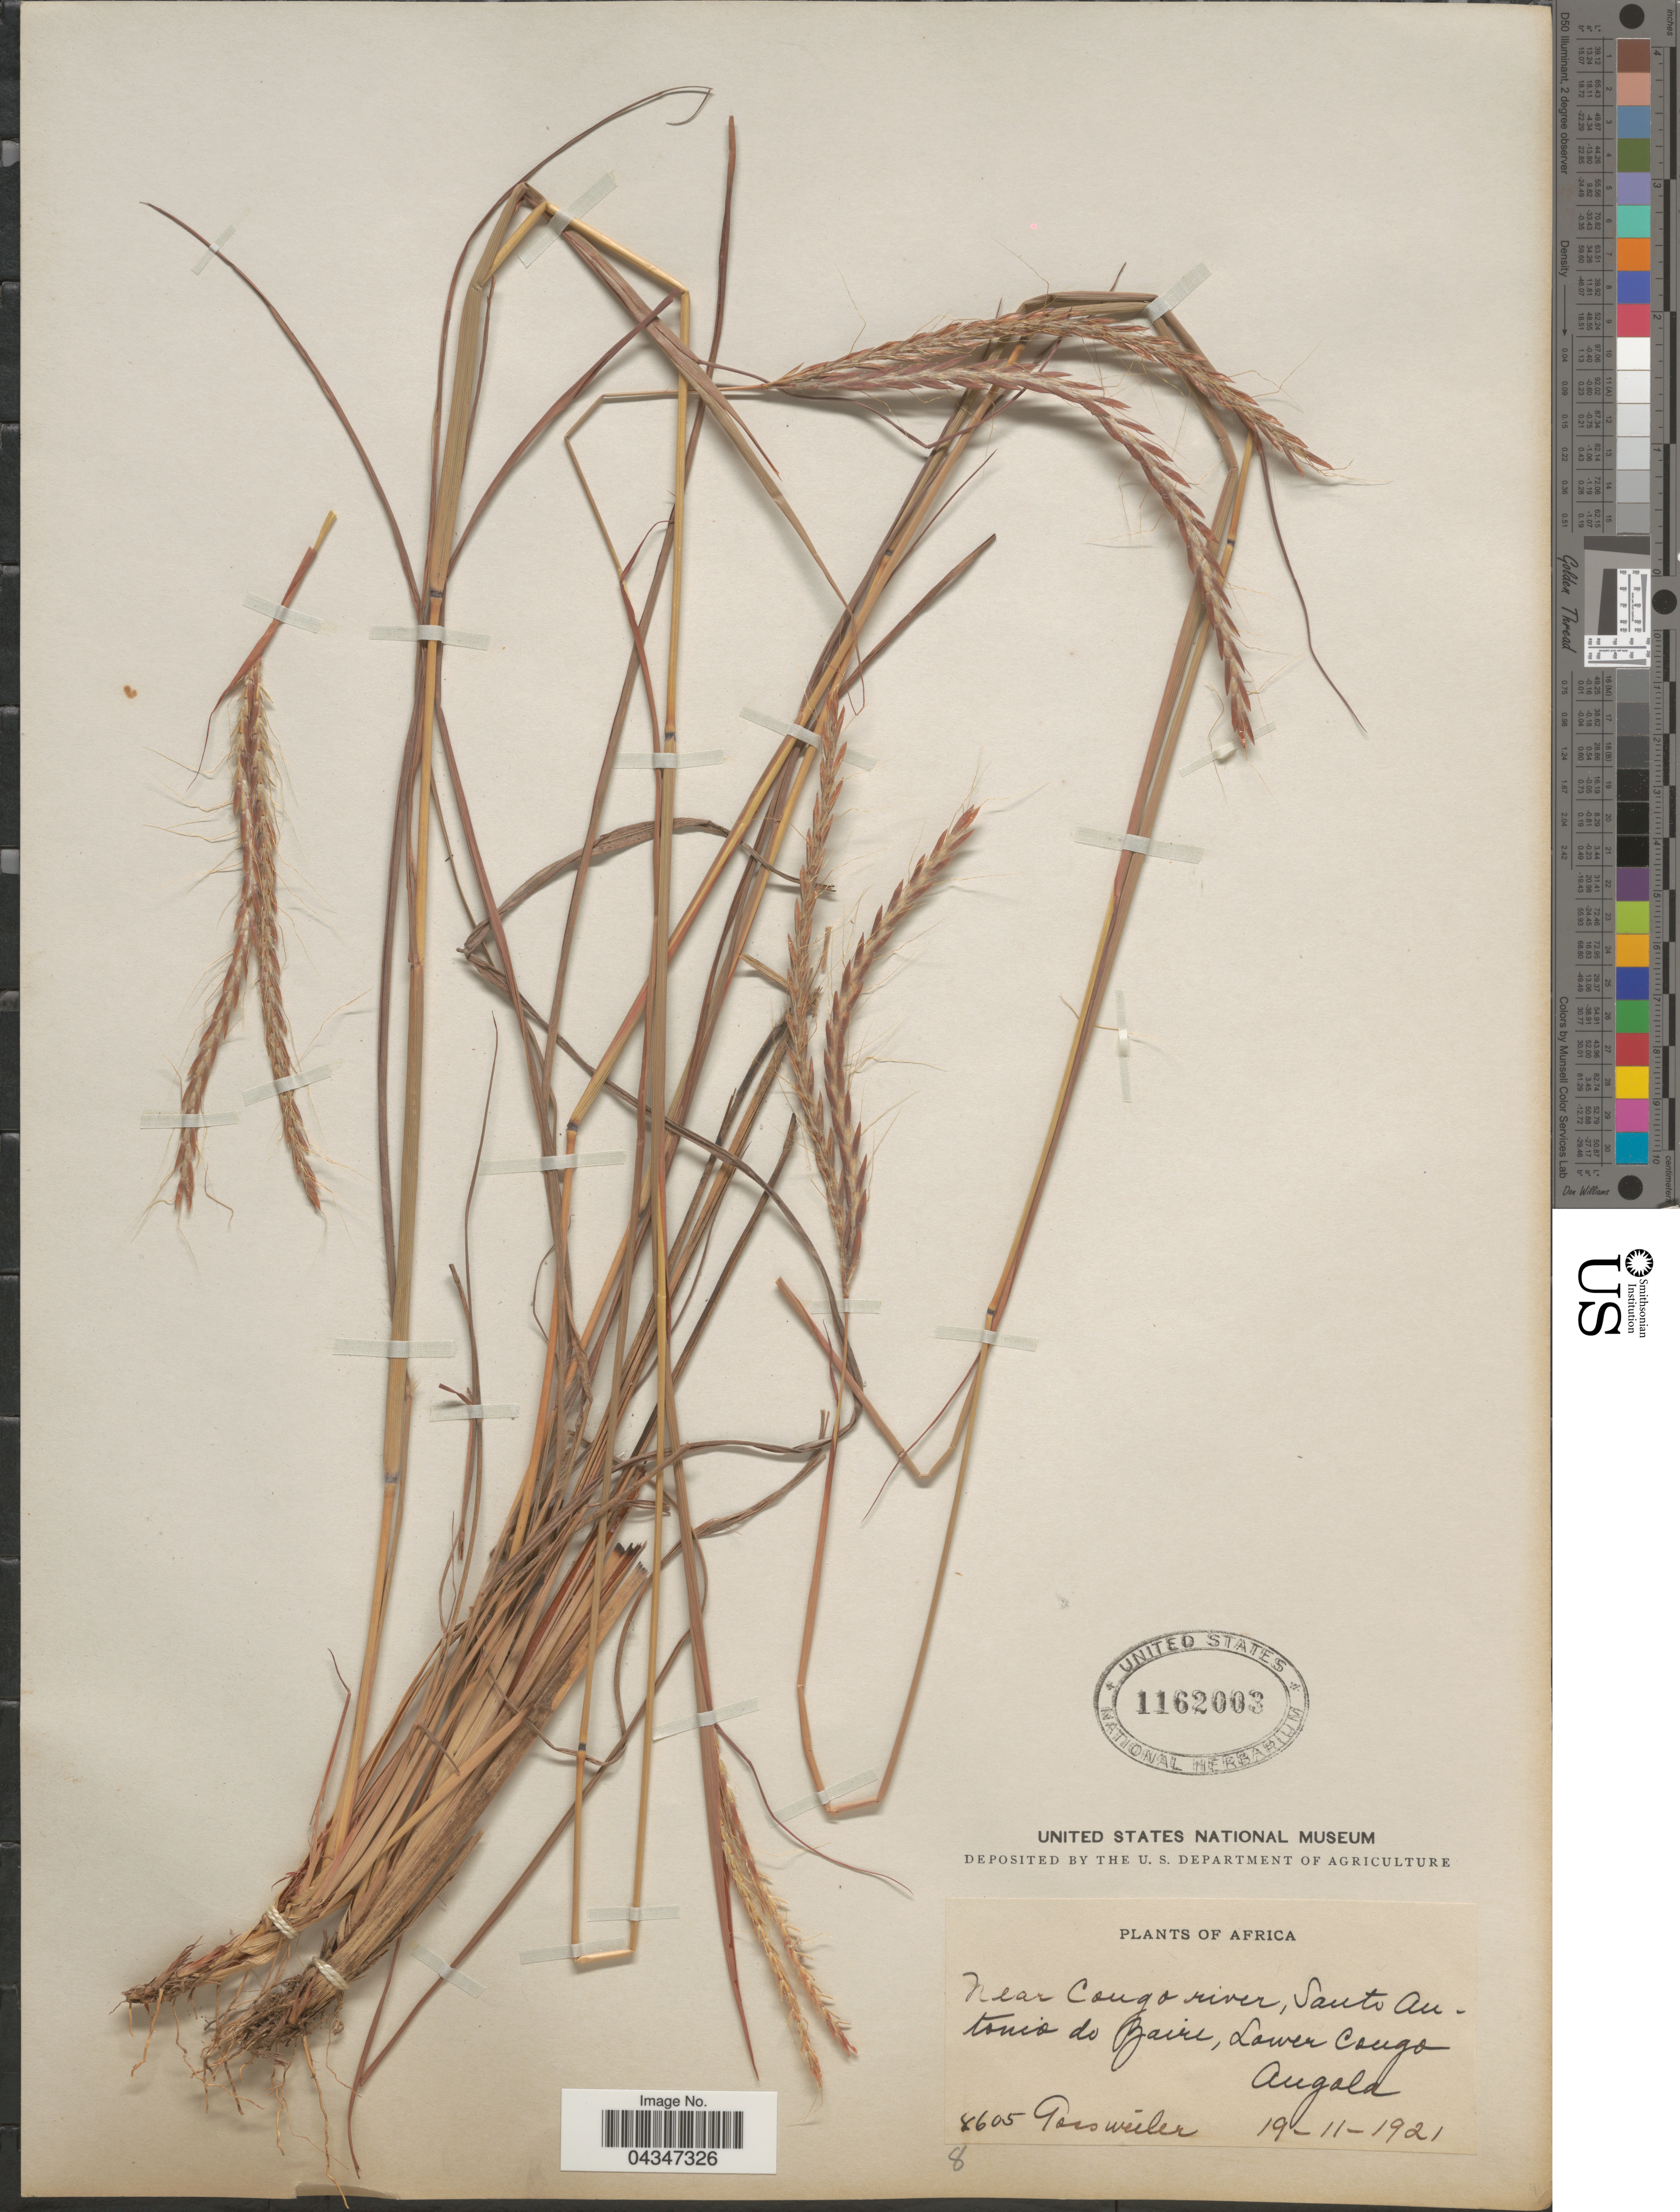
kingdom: Plantae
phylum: Tracheophyta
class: Liliopsida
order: Poales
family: Poaceae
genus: Andropogon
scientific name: Andropogon schirensis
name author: Hochst. ex A. Rich.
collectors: -. Gossweiler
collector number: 8605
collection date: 1921-11-19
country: Angola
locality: Near Congo river, Santo Antonio do Zaire, Lower Congo.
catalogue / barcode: US 1162003